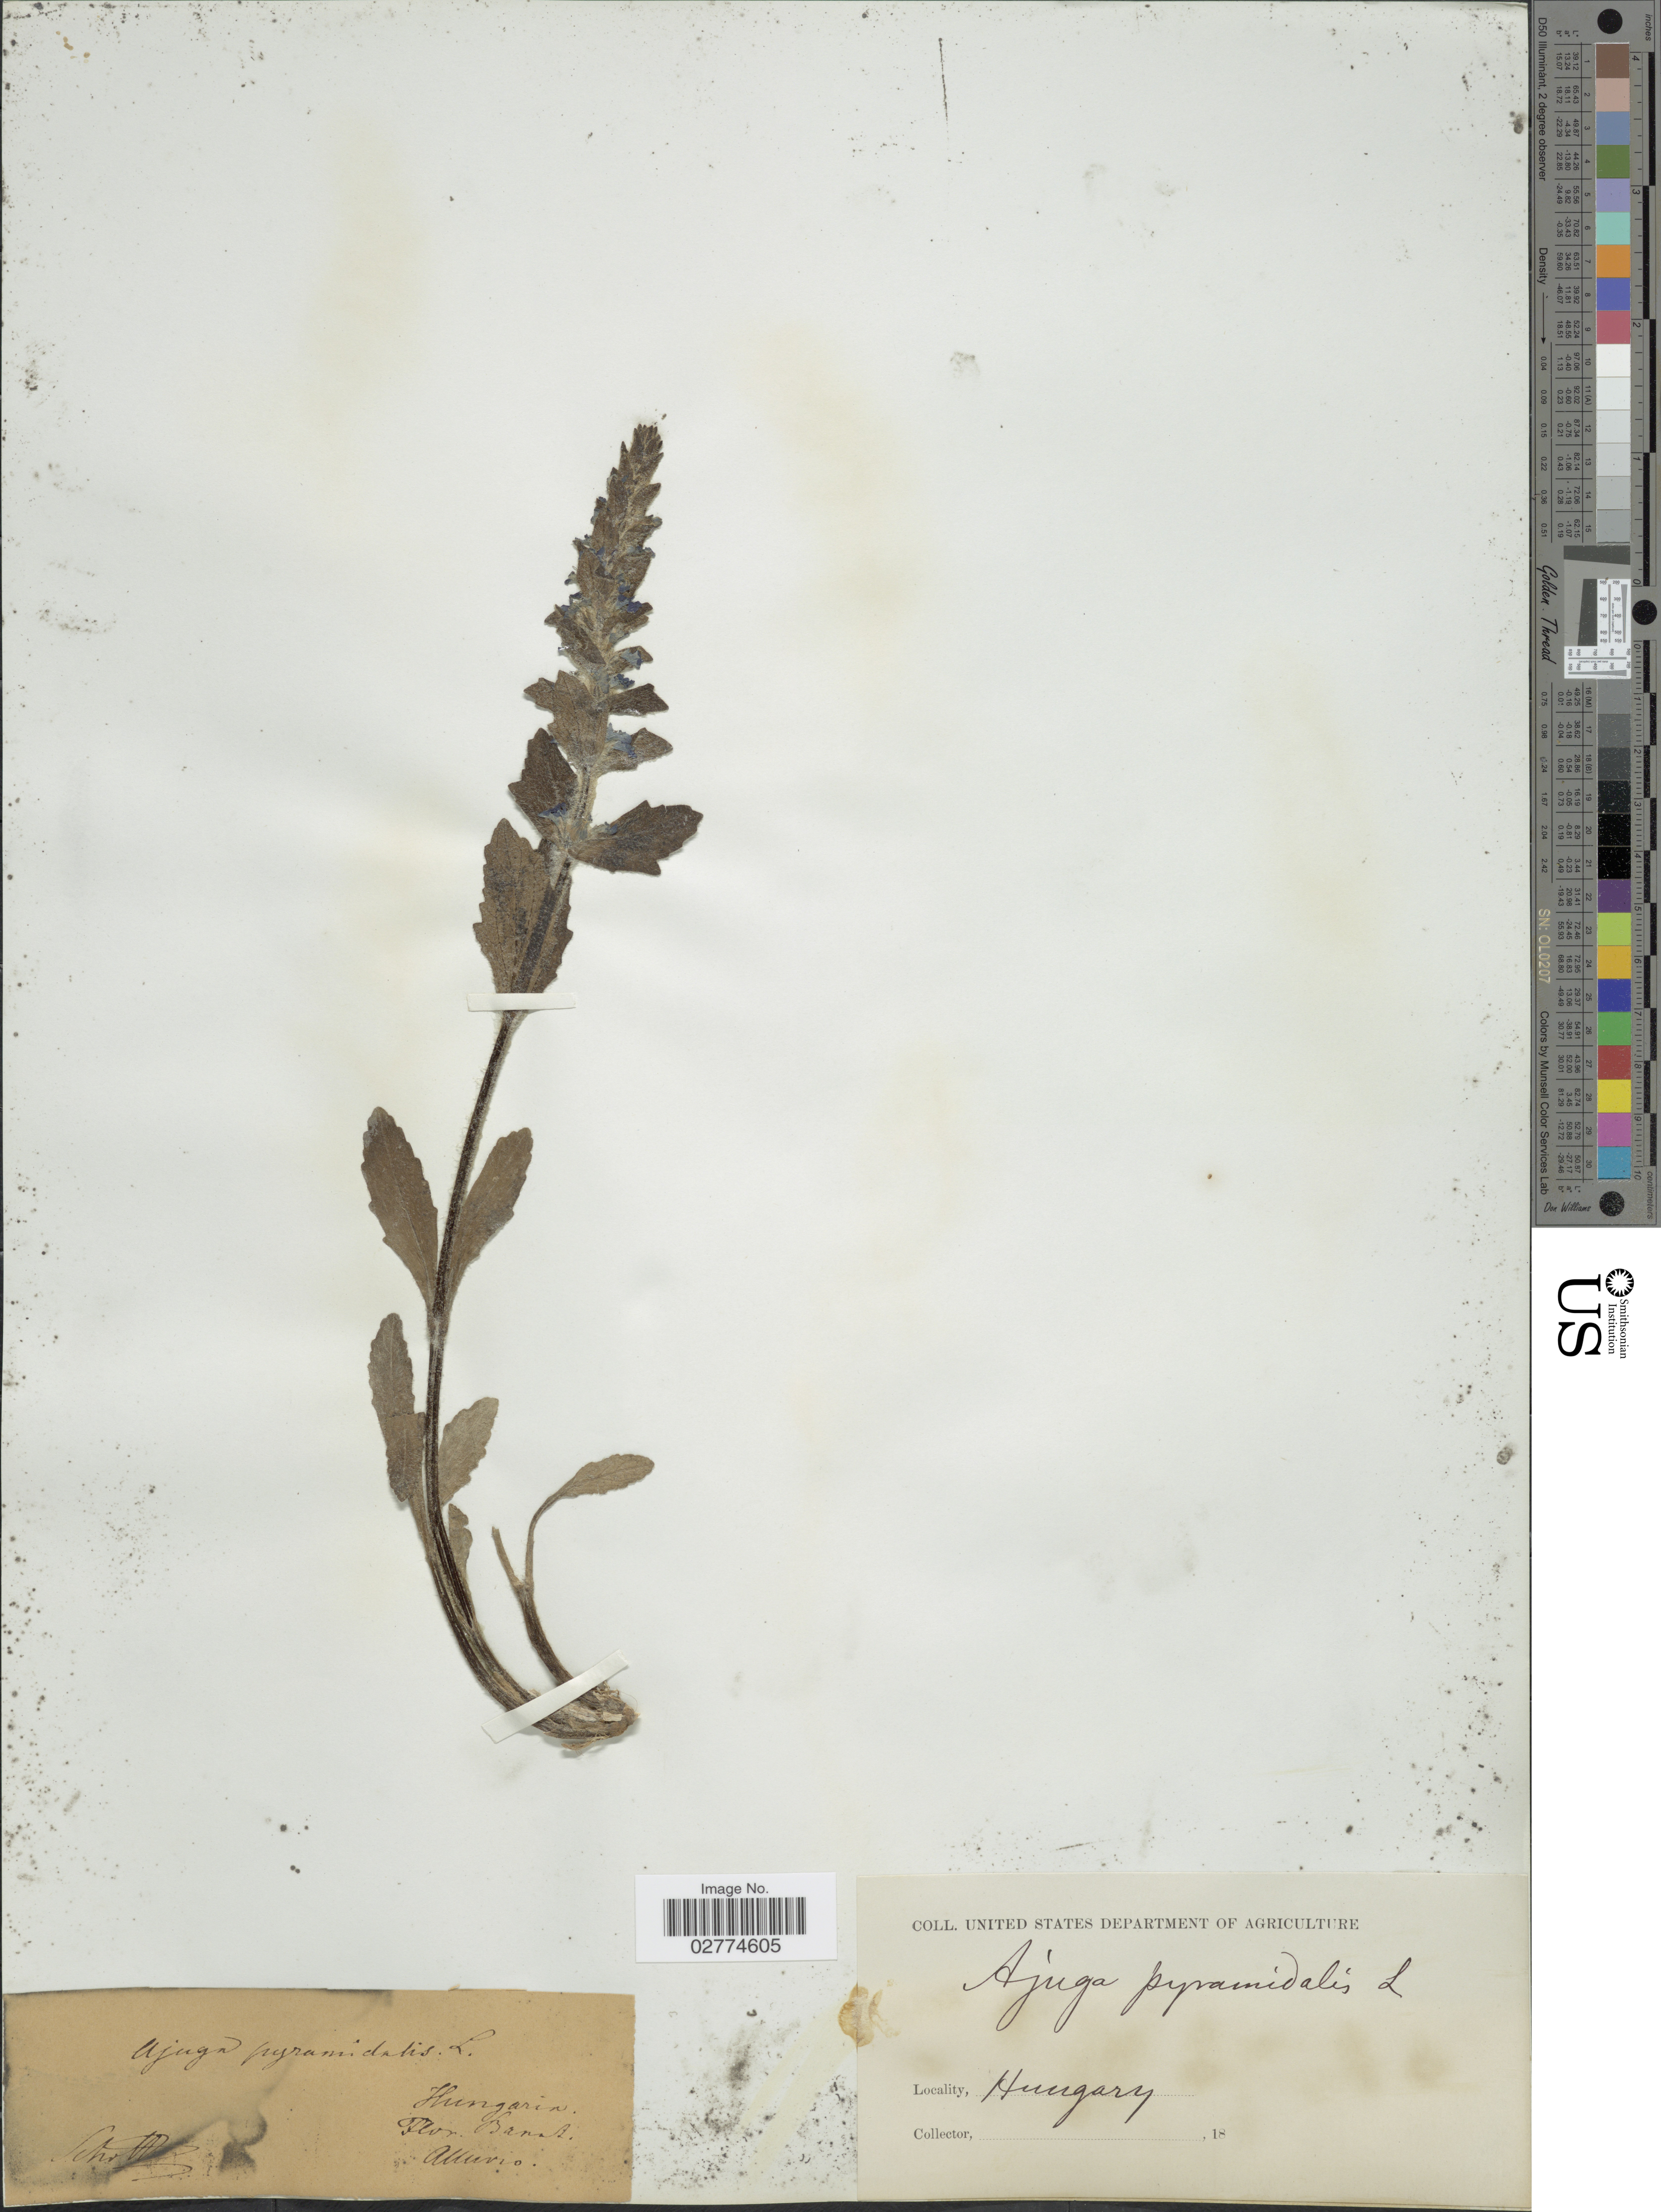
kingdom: Plantae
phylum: Tracheophyta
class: Magnoliopsida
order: Lamiales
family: Lamiaceae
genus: Ajuga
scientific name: Ajuga pyramidalis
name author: L.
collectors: Schott, --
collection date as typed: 18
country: Hungary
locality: Banat. Alluvio.